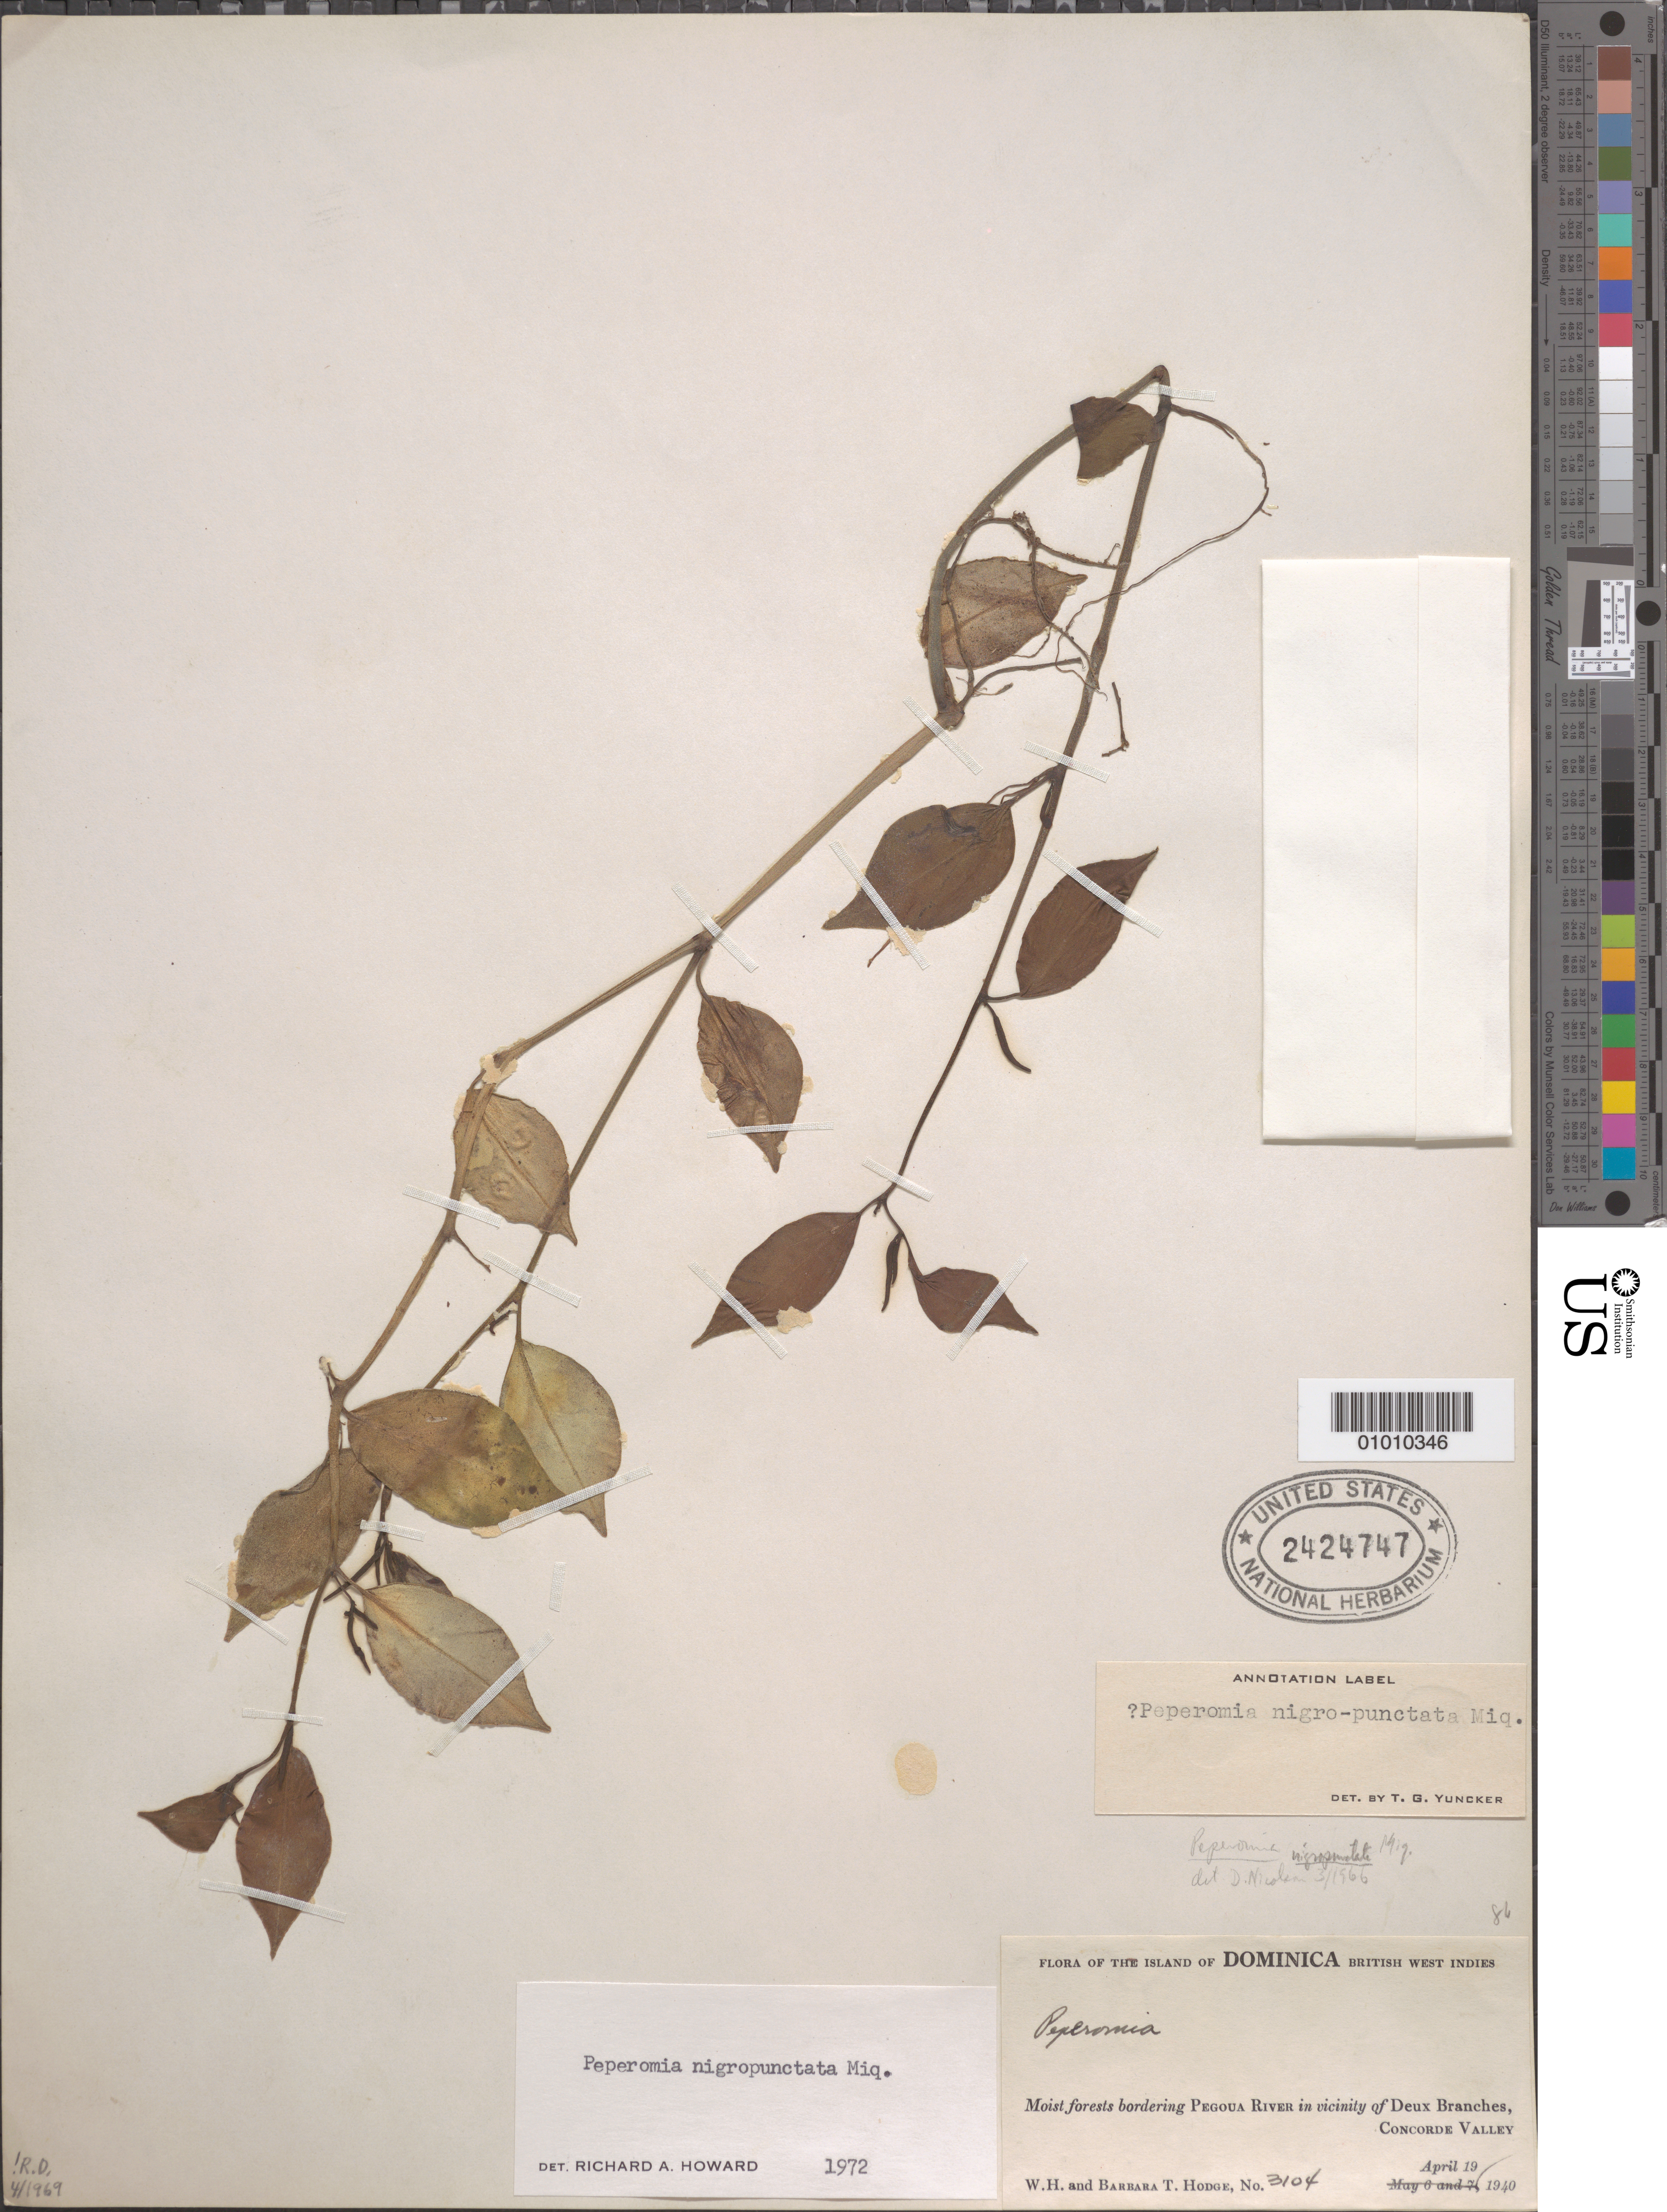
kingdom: Plantae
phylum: Tracheophyta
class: Magnoliopsida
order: Piperales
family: Piperaceae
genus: Peperomia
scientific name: Peperomia nigropunctata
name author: Miq.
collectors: B. Hodge & W. Hodge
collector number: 3104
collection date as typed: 19 Apr 1940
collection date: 1940-04-19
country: Dominica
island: Dominica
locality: Moist forests bordering Pegoua River in vicinity of Deux Branches, Concorde Valley.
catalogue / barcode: US 2424747